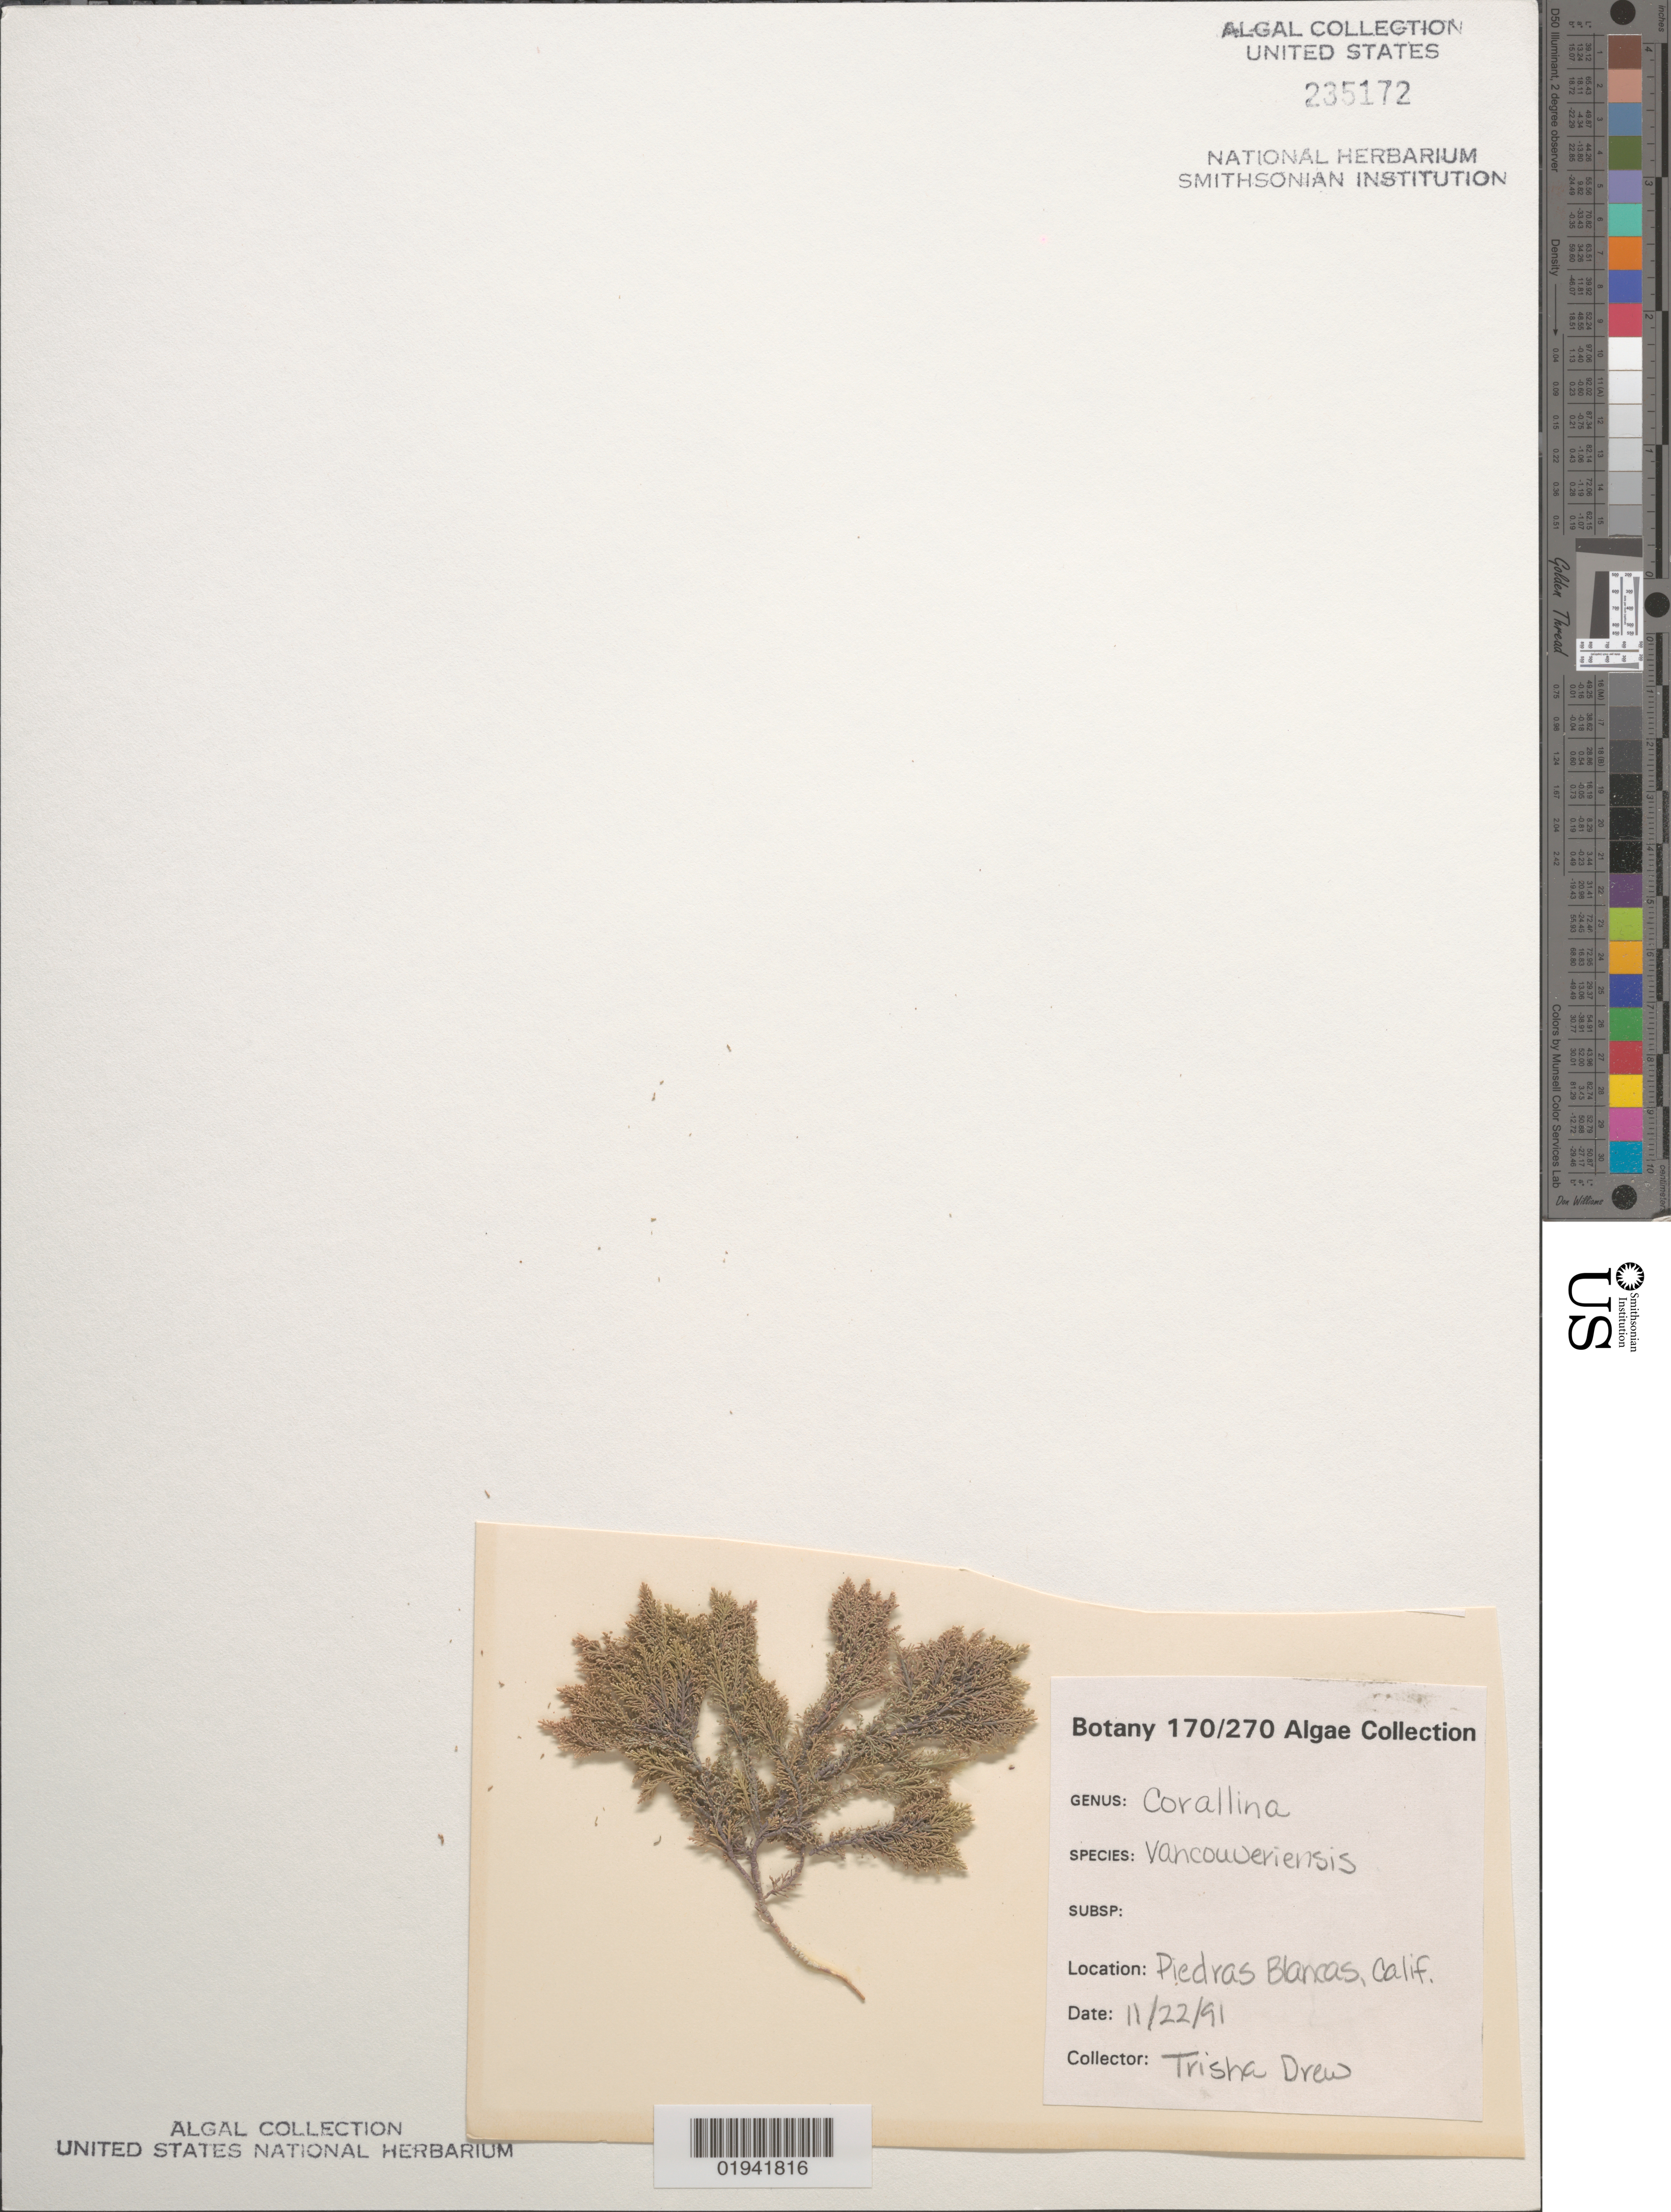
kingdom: Plantae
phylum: Rhodophyta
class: Florideophyceae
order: Corallinales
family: Corallinaceae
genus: Corallina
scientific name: Corallina vancouveriensis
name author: Yendo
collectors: T. Drew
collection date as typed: Transcribed d/m/y: 22/11/91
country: United States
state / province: California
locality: Piedras Blancas.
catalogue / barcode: US 235172